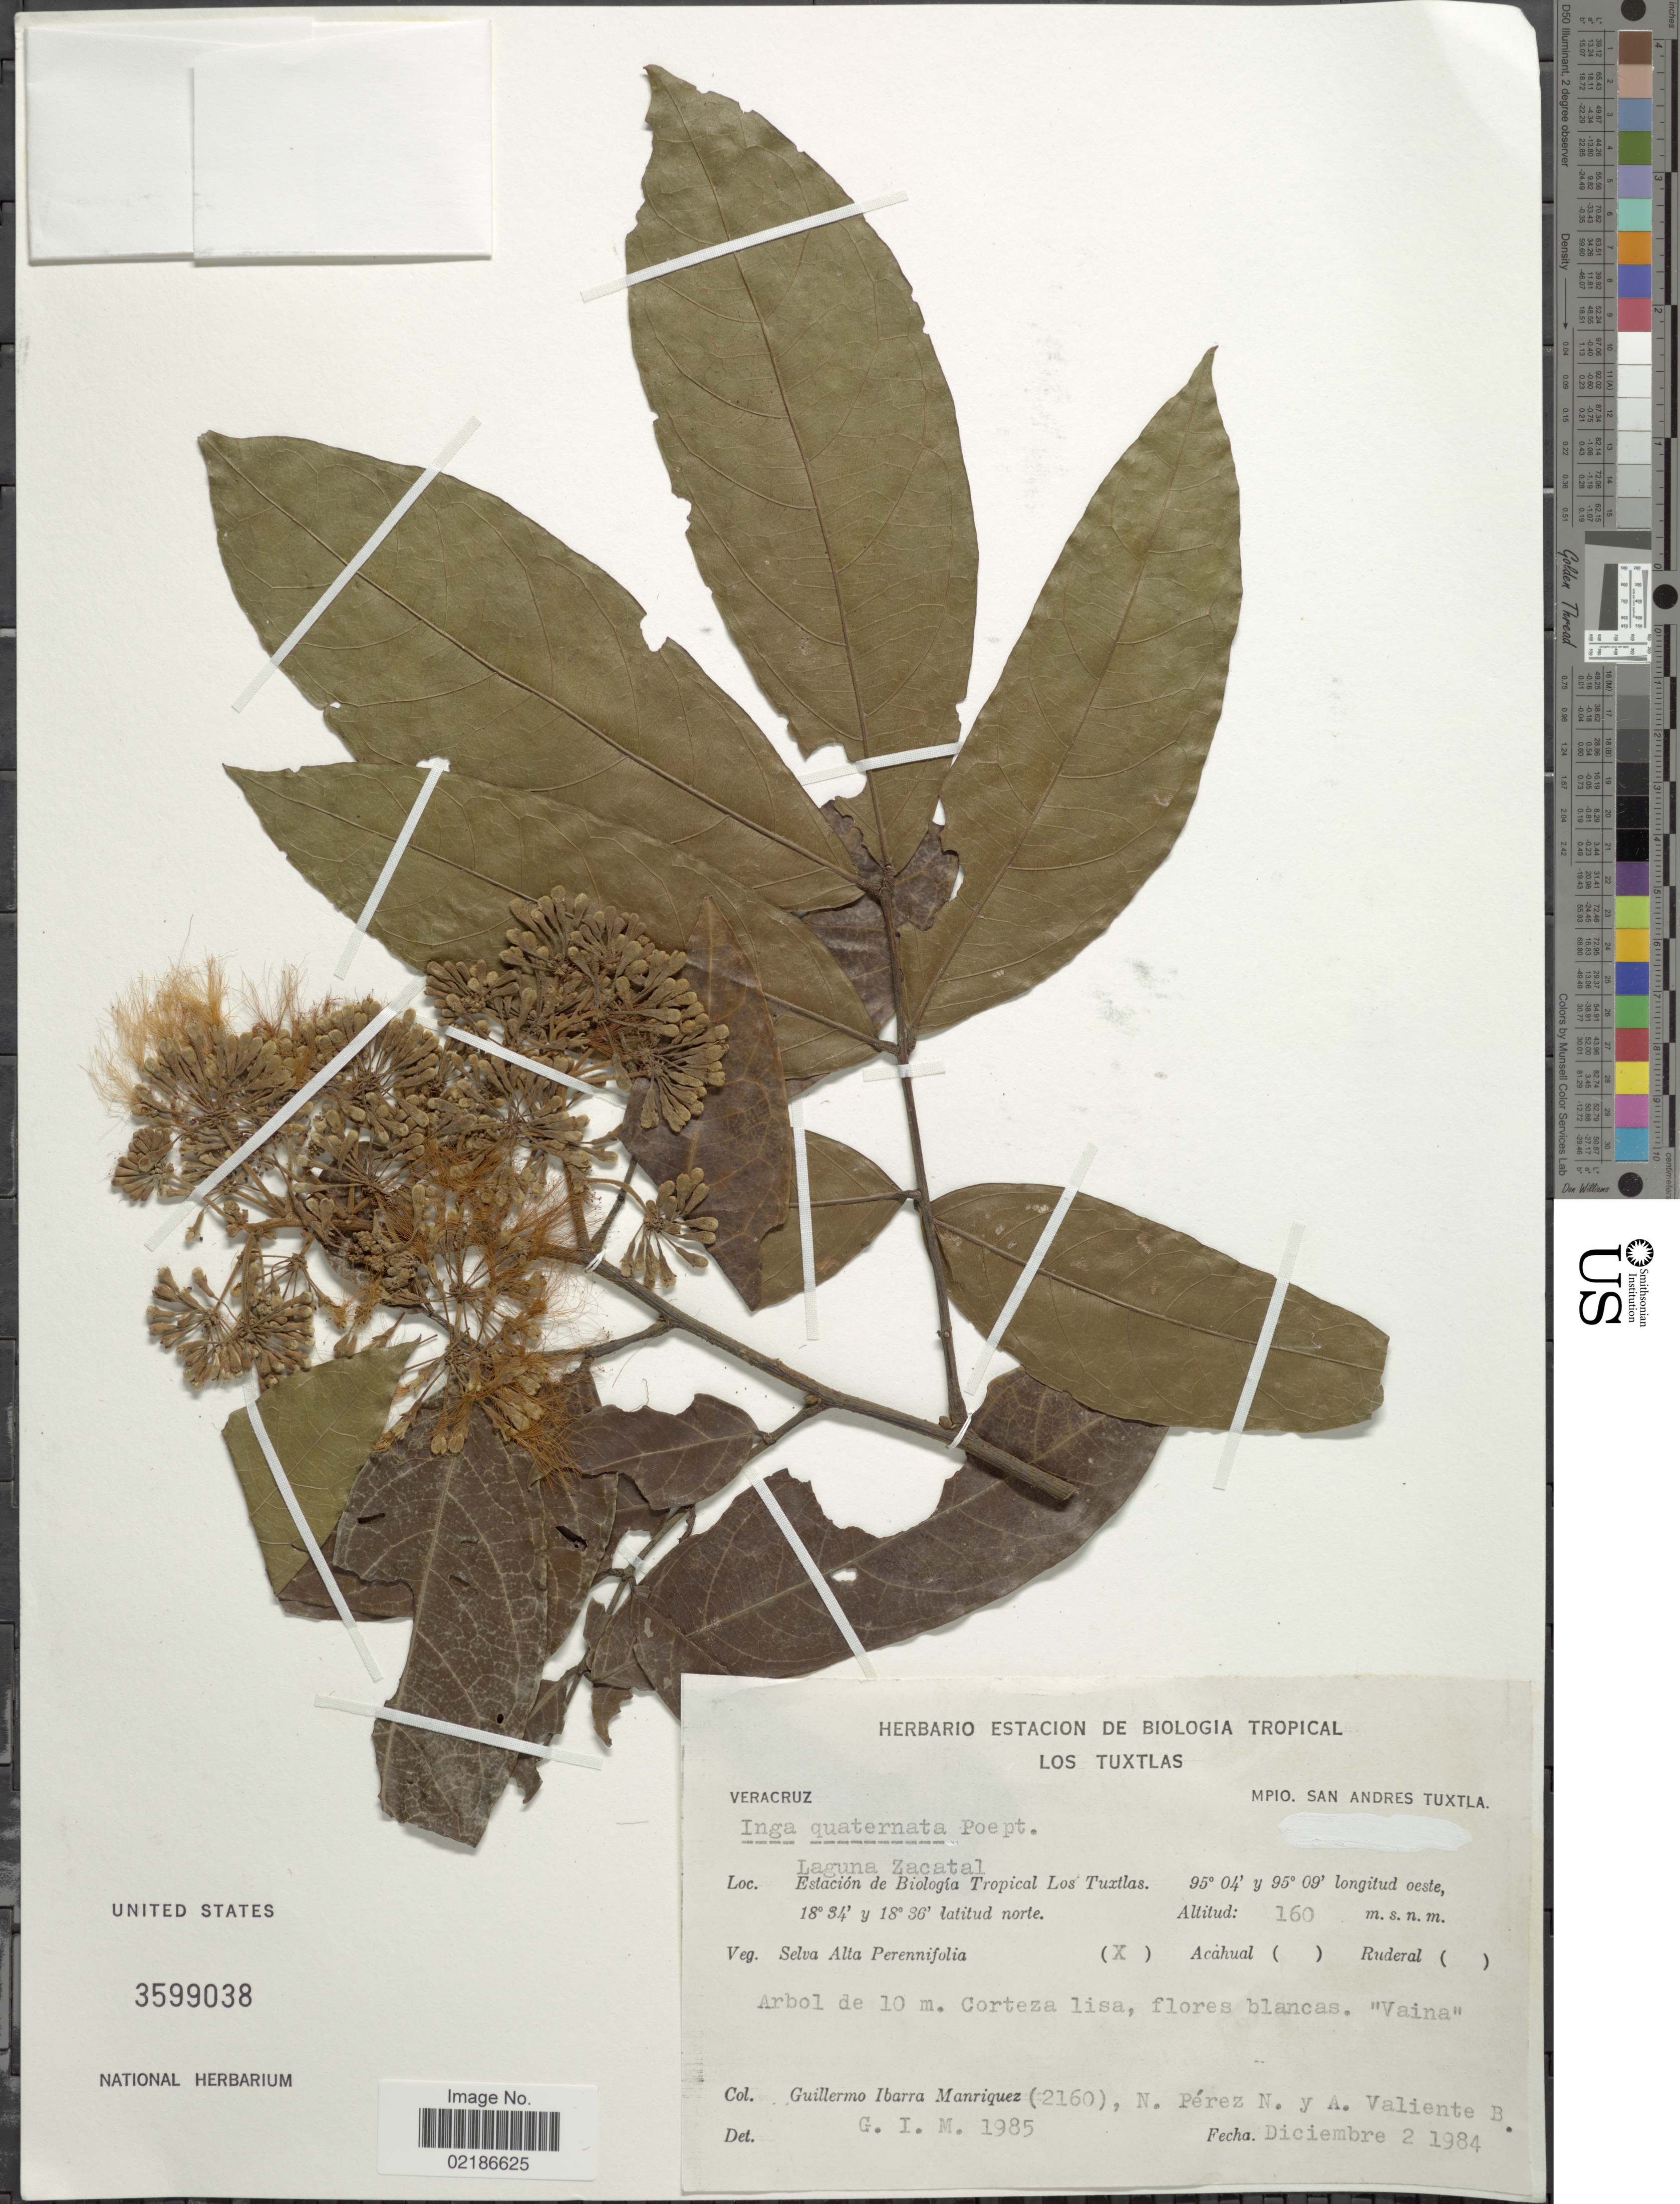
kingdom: Plantae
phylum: Tracheophyta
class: Magnoliopsida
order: Fabales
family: Fabaceae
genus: Inga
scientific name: Inga quaternata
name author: Poepp. & Endl.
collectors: G. Ibarra M., N. Perez N. & A. Valiente B.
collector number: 2160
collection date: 1984-12-02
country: Mexico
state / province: Veracruz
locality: Veracruz, Mpio. San Andres Tuxtla, Laguna Zacatal, Estacion de Biologica Tropical Los Tuxtlas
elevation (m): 160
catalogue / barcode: US 3599038